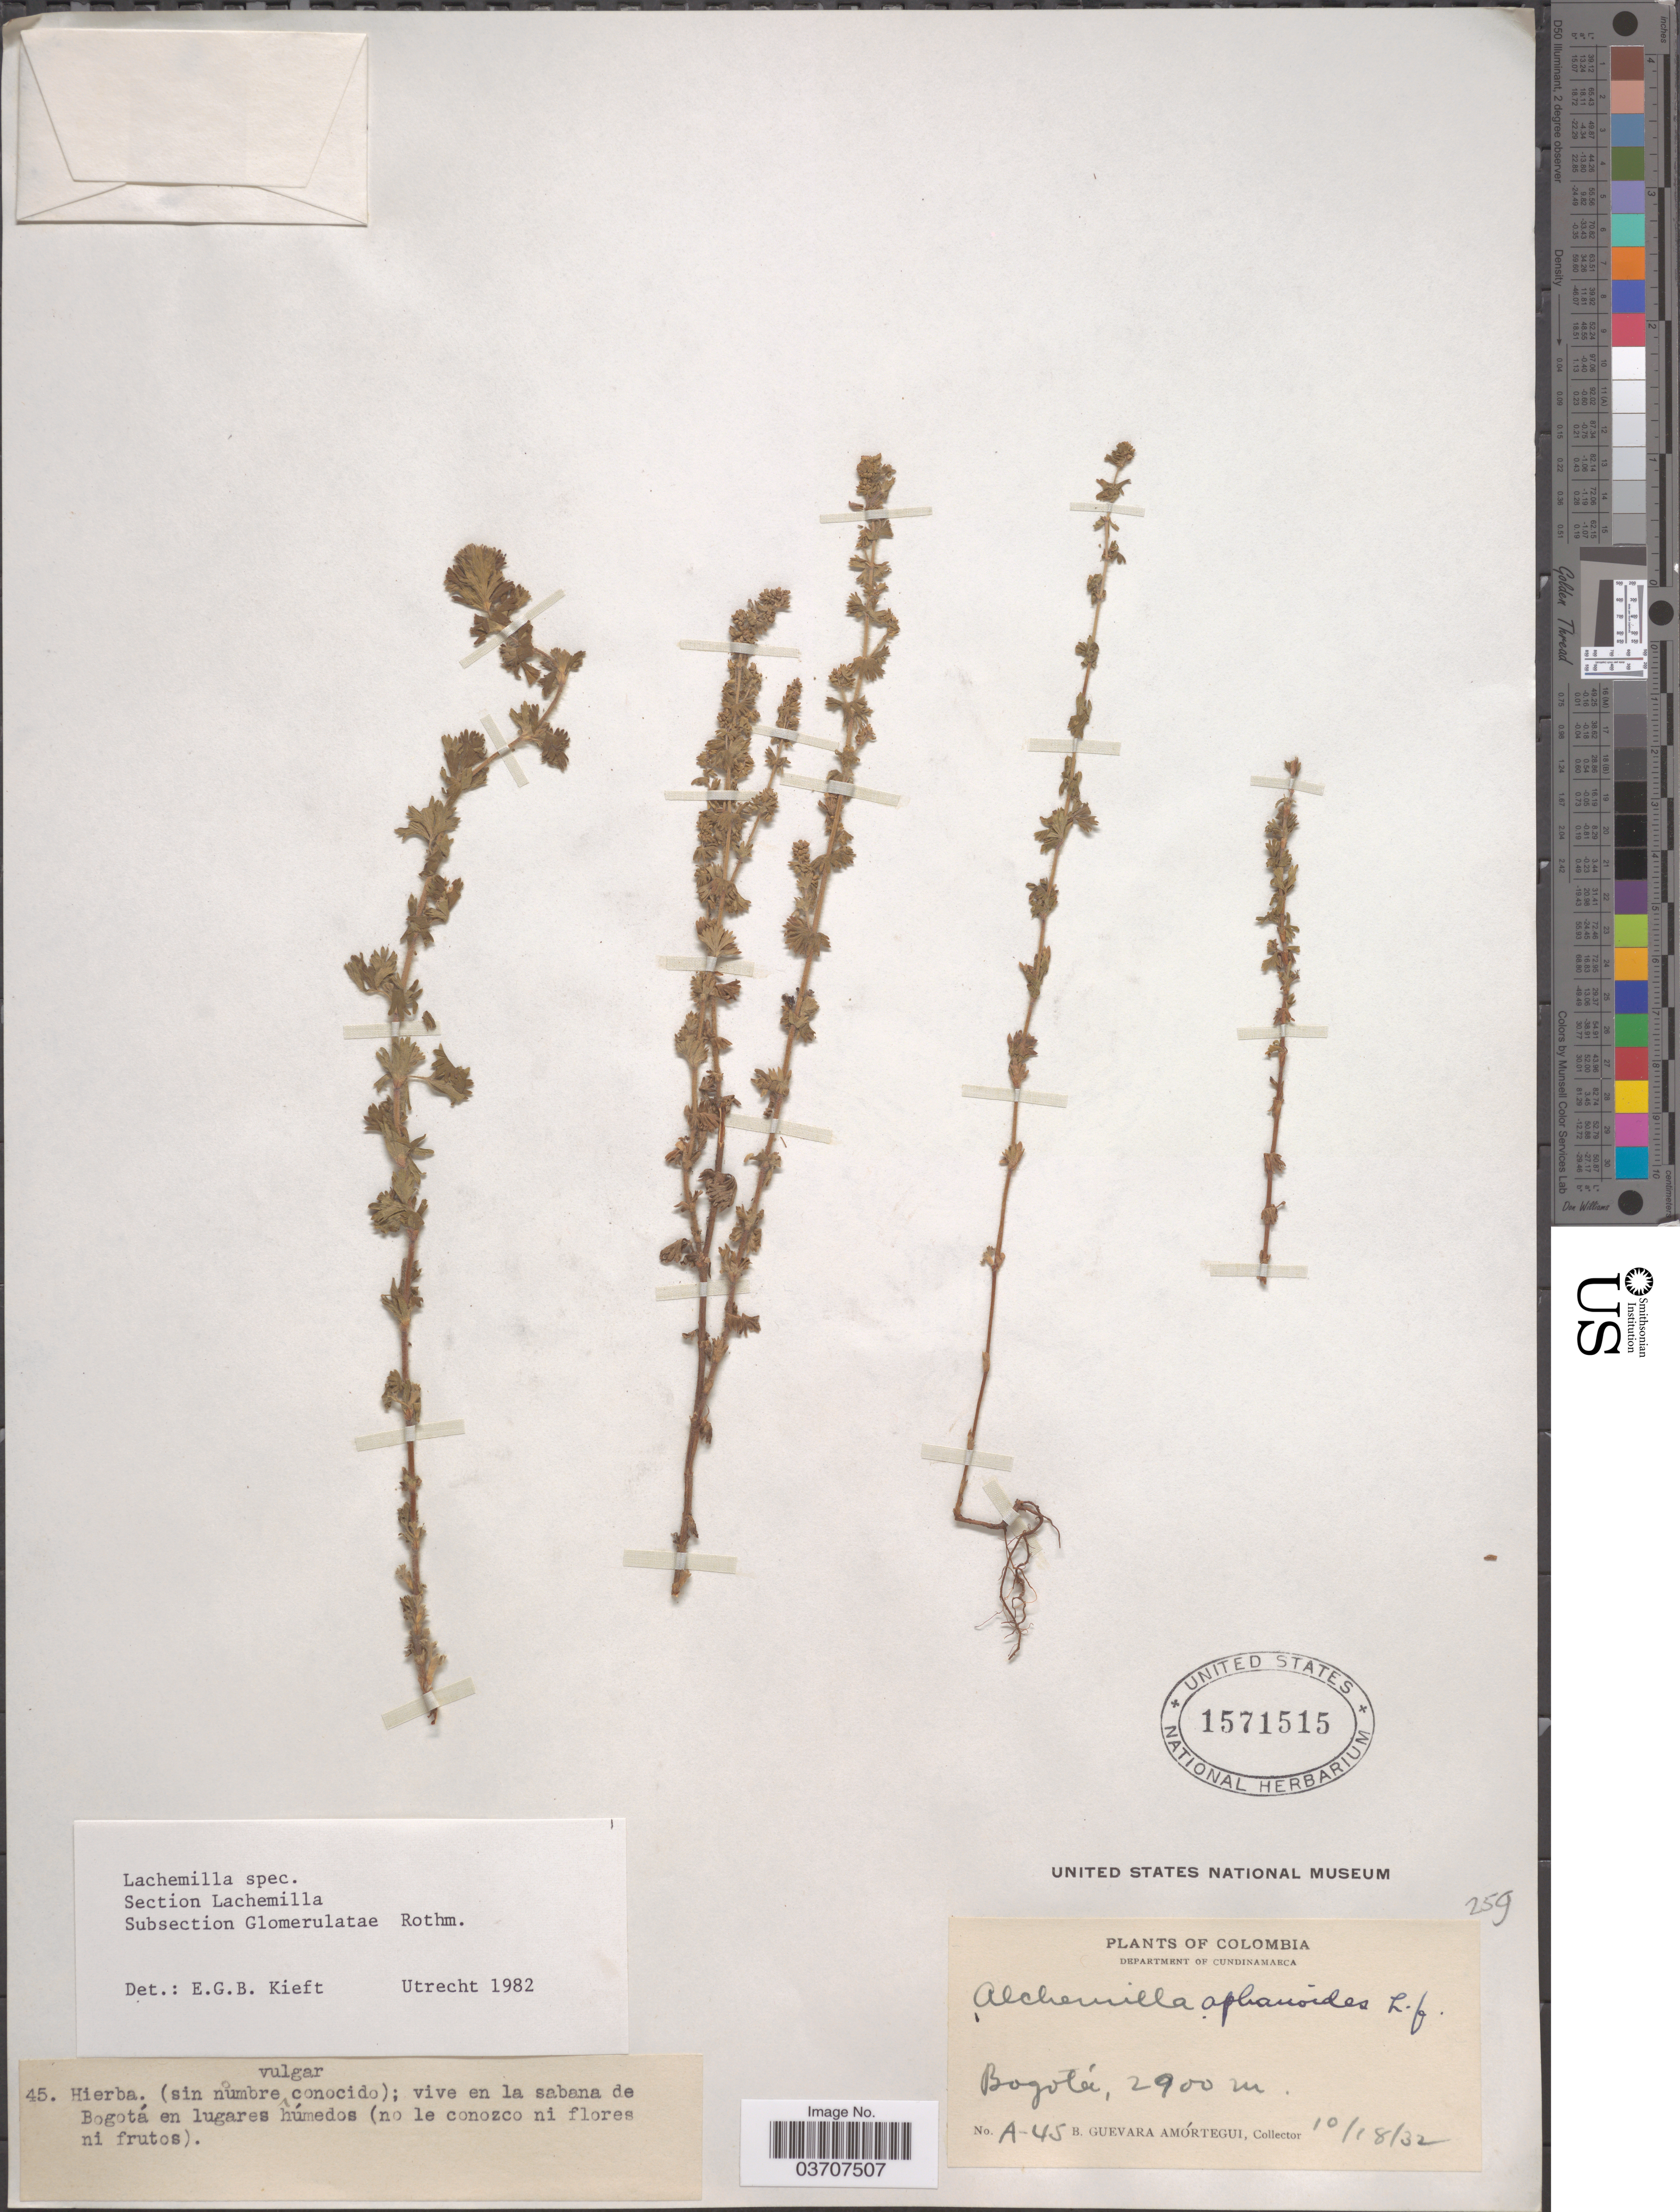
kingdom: Plantae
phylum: Tracheophyta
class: Magnoliopsida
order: Rosales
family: Rosaceae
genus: Lachemilla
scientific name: Lachemilla sp.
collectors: B. Guevara Amortegui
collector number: A-45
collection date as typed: Transcribed d/m/y: 18/10/32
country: Colombia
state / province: Cundinamarca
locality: Department of Cundinamarca. Bogotá.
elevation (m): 2900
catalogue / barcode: US 1571515